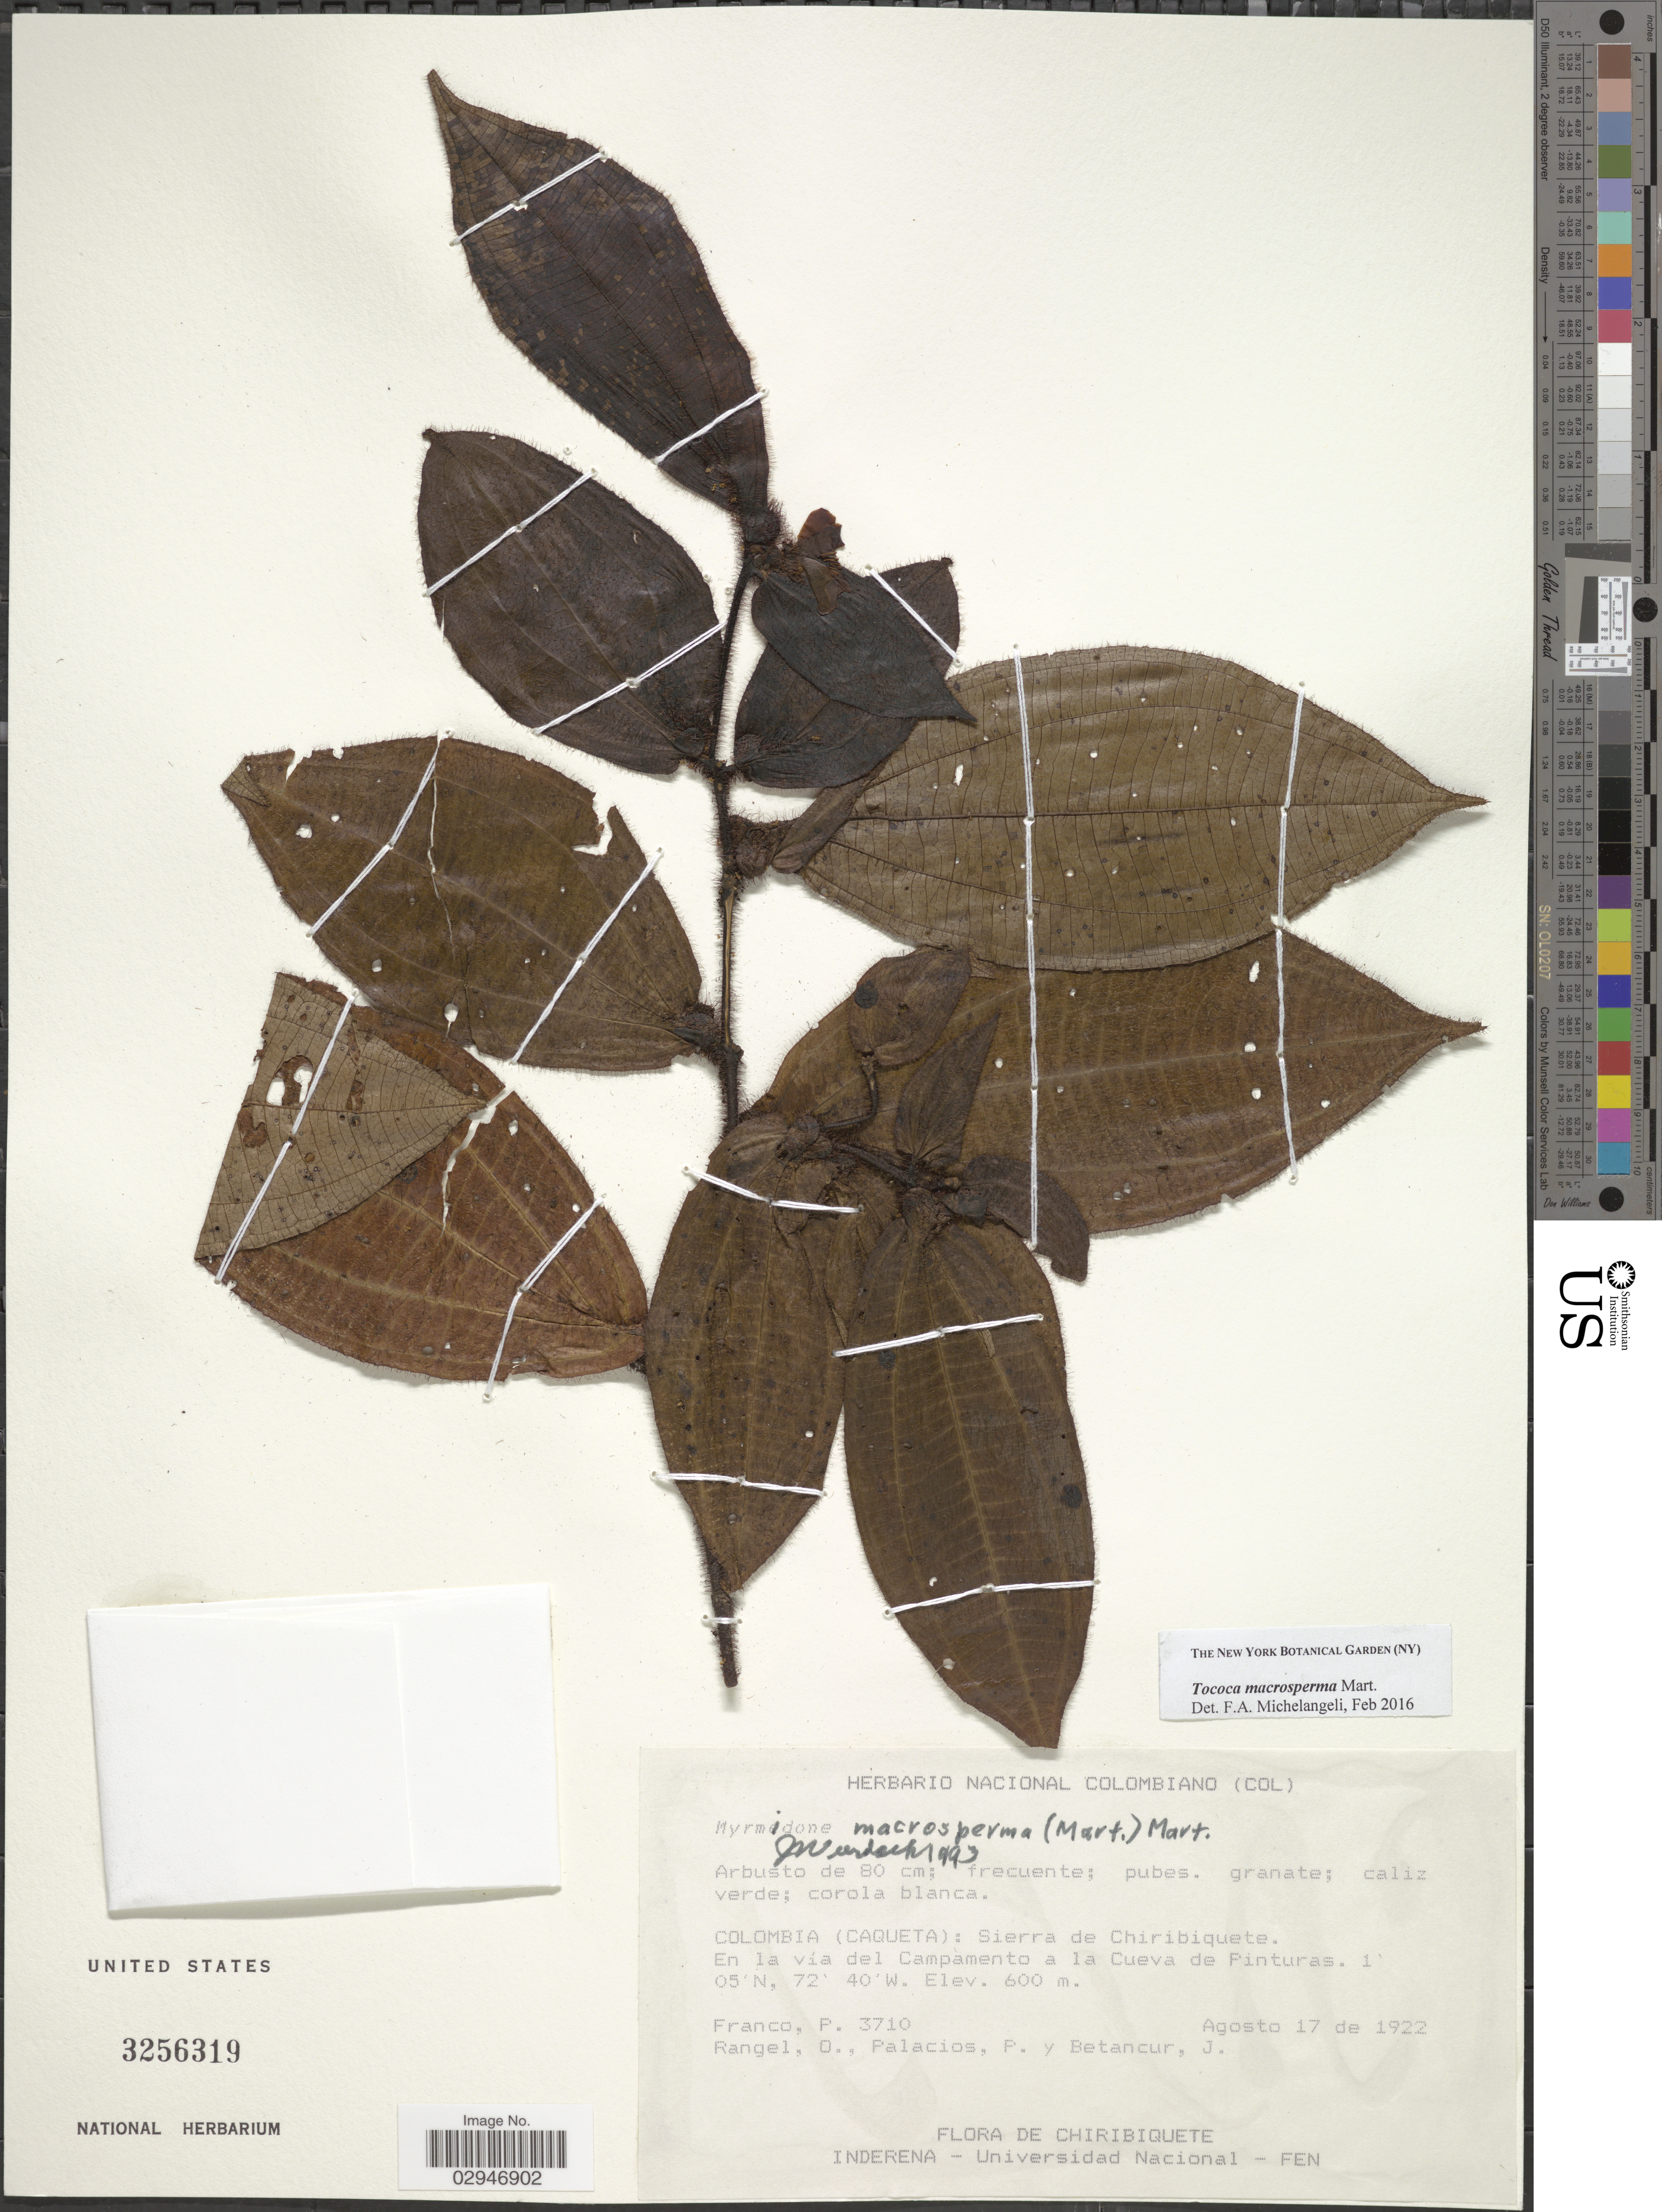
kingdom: Plantae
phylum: Tracheophyta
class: Magnoliopsida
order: Myrtales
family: Melastomataceae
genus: Tococa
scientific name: Tococa macrosperma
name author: Mart.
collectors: P. Franco, O. Rangel, P. Palacios & J. Betancur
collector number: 3710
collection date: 1922-08-17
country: Colombia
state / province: Caquetá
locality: Sierra de Chiribiquete. En la vía del Campamento a la Cueva de Pinturas.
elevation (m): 600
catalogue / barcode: US 3256319